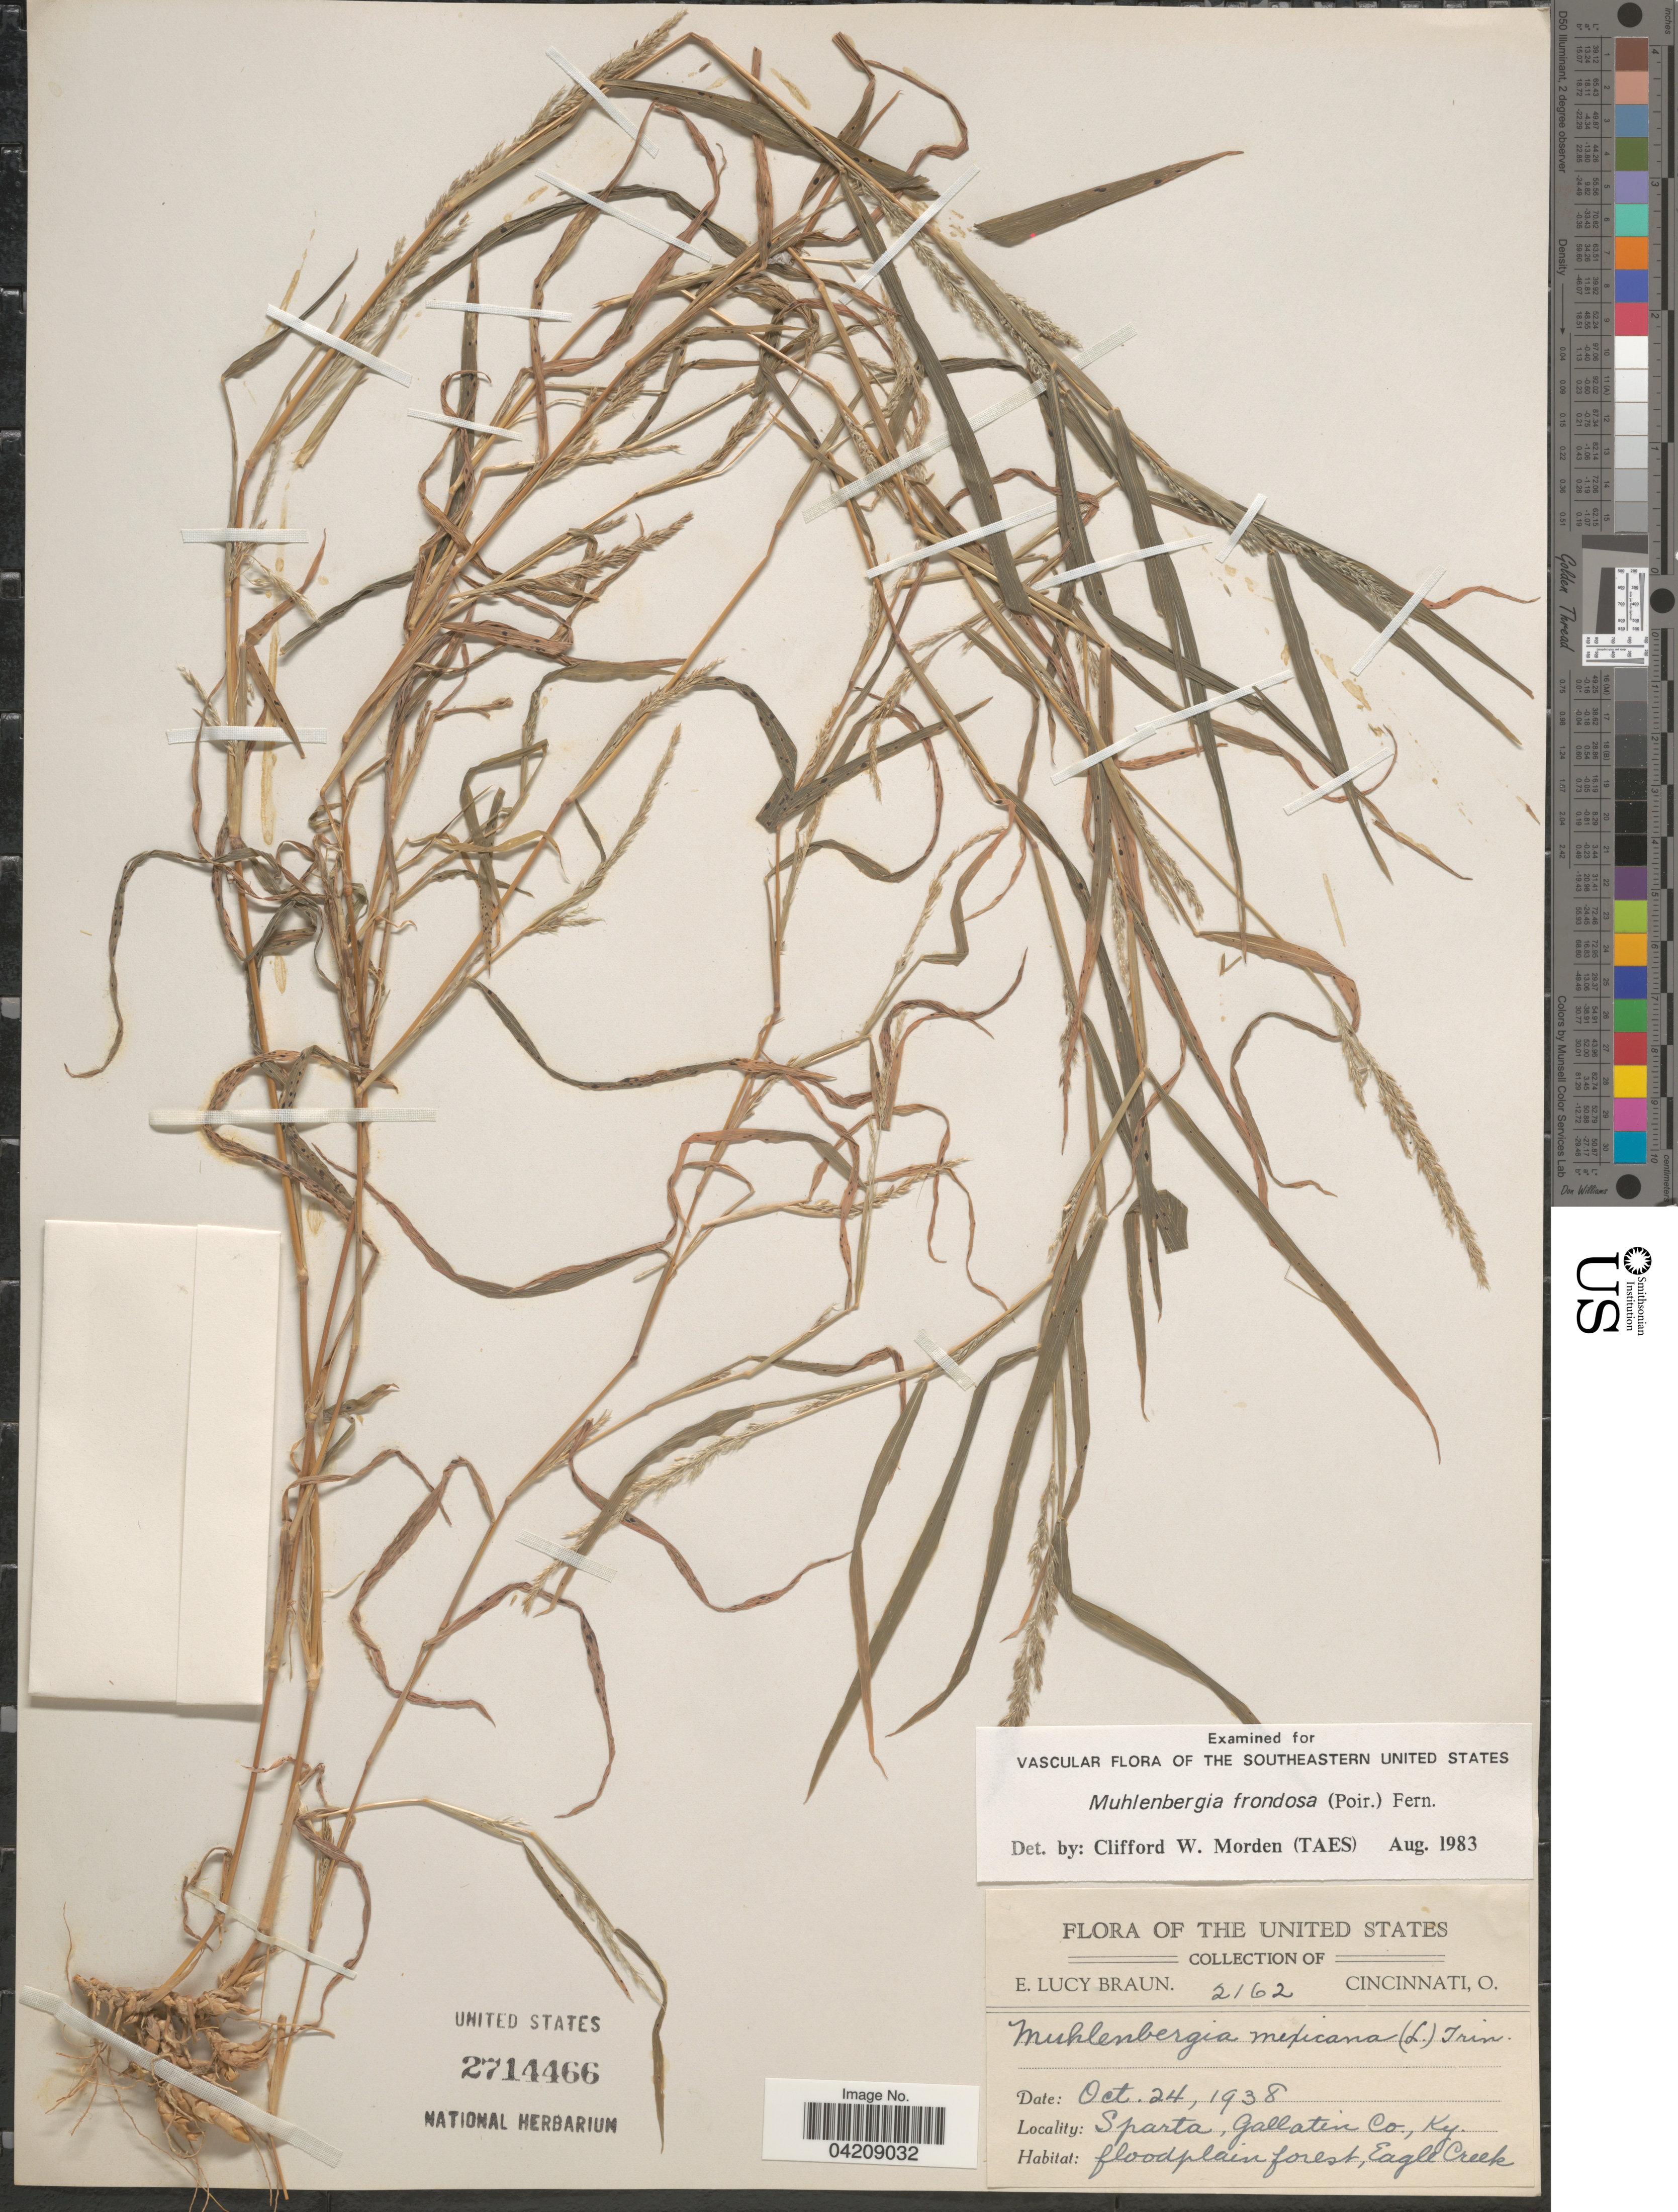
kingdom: Plantae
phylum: Tracheophyta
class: Liliopsida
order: Poales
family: Poaceae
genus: Muhlenbergia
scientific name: Muhlenbergia frondosa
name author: (Poir.) Fernald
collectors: E. L. Braun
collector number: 2162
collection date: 1938-10-24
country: United States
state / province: Kentucky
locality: Sparta, Gallatin Co. Floodplain forest, Eagle Creek.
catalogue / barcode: US 2714466